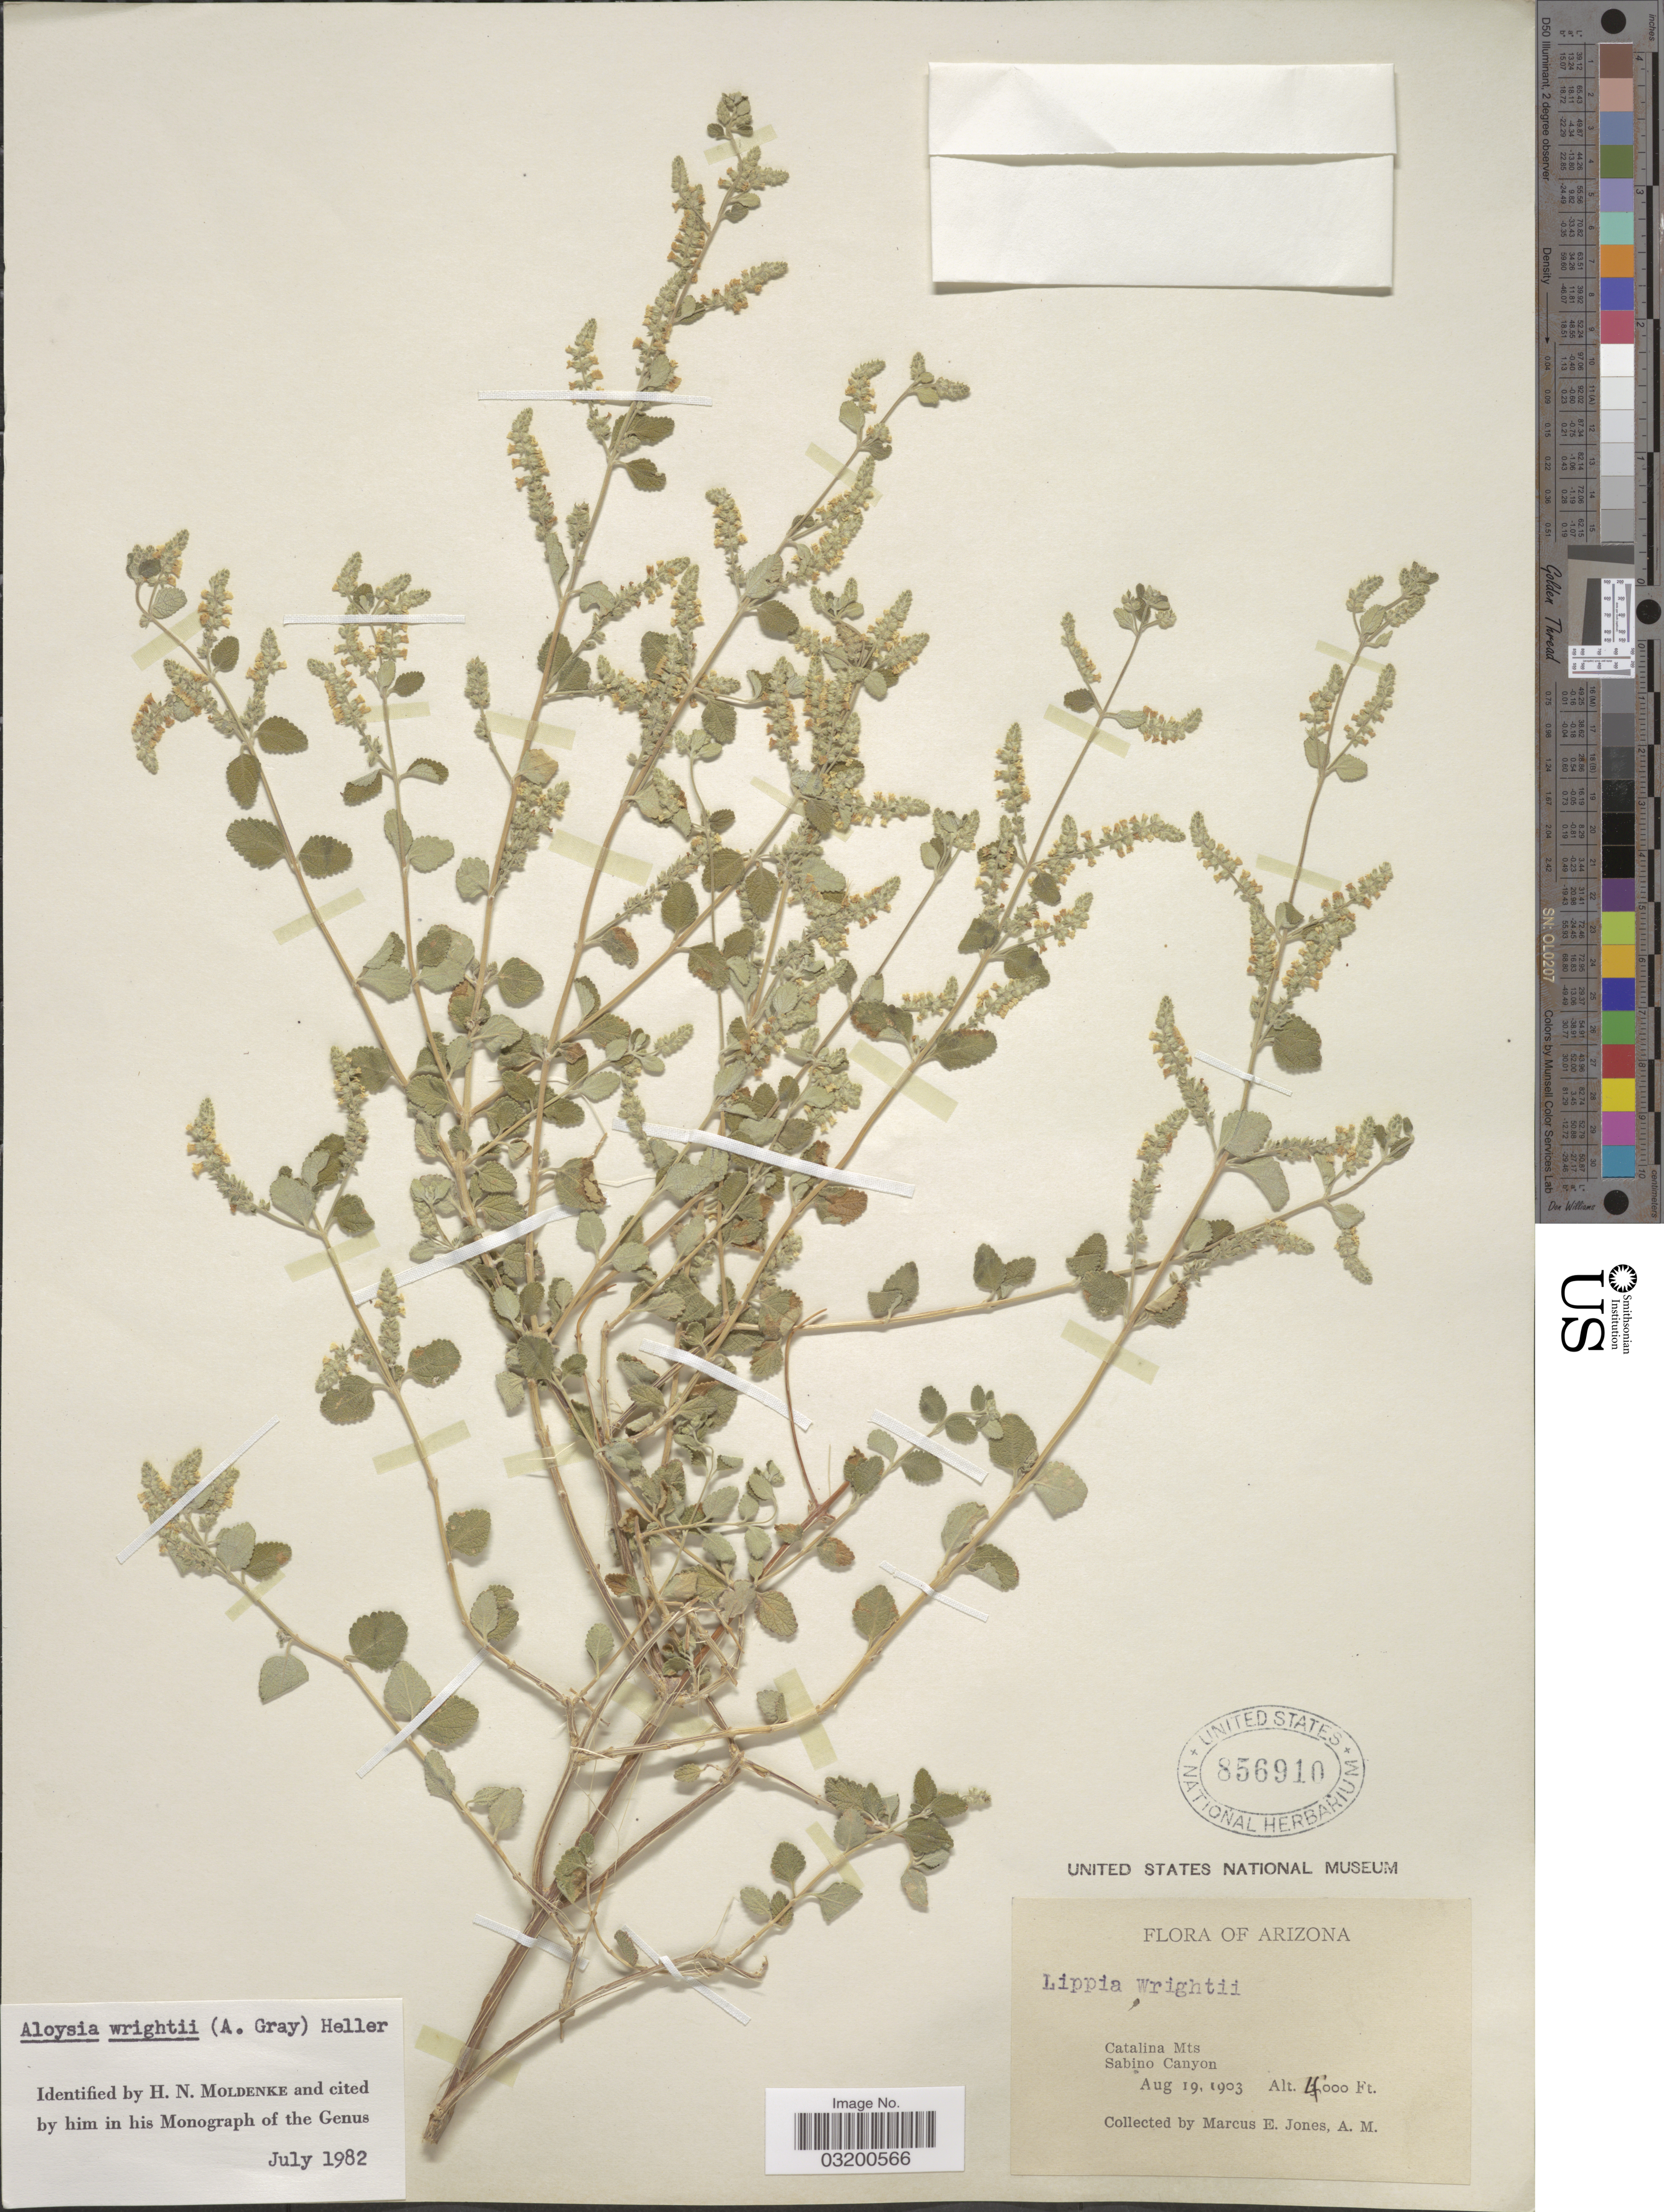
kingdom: Plantae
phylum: Tracheophyta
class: Magnoliopsida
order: Lamiales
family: Verbenaceae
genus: Aloysia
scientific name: Aloysia wrightii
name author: A. Heller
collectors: M. E. Jones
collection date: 1903-08-19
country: United States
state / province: Arizona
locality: Catalina Mts. Sabino Canyon.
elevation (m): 1219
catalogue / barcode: US 856910